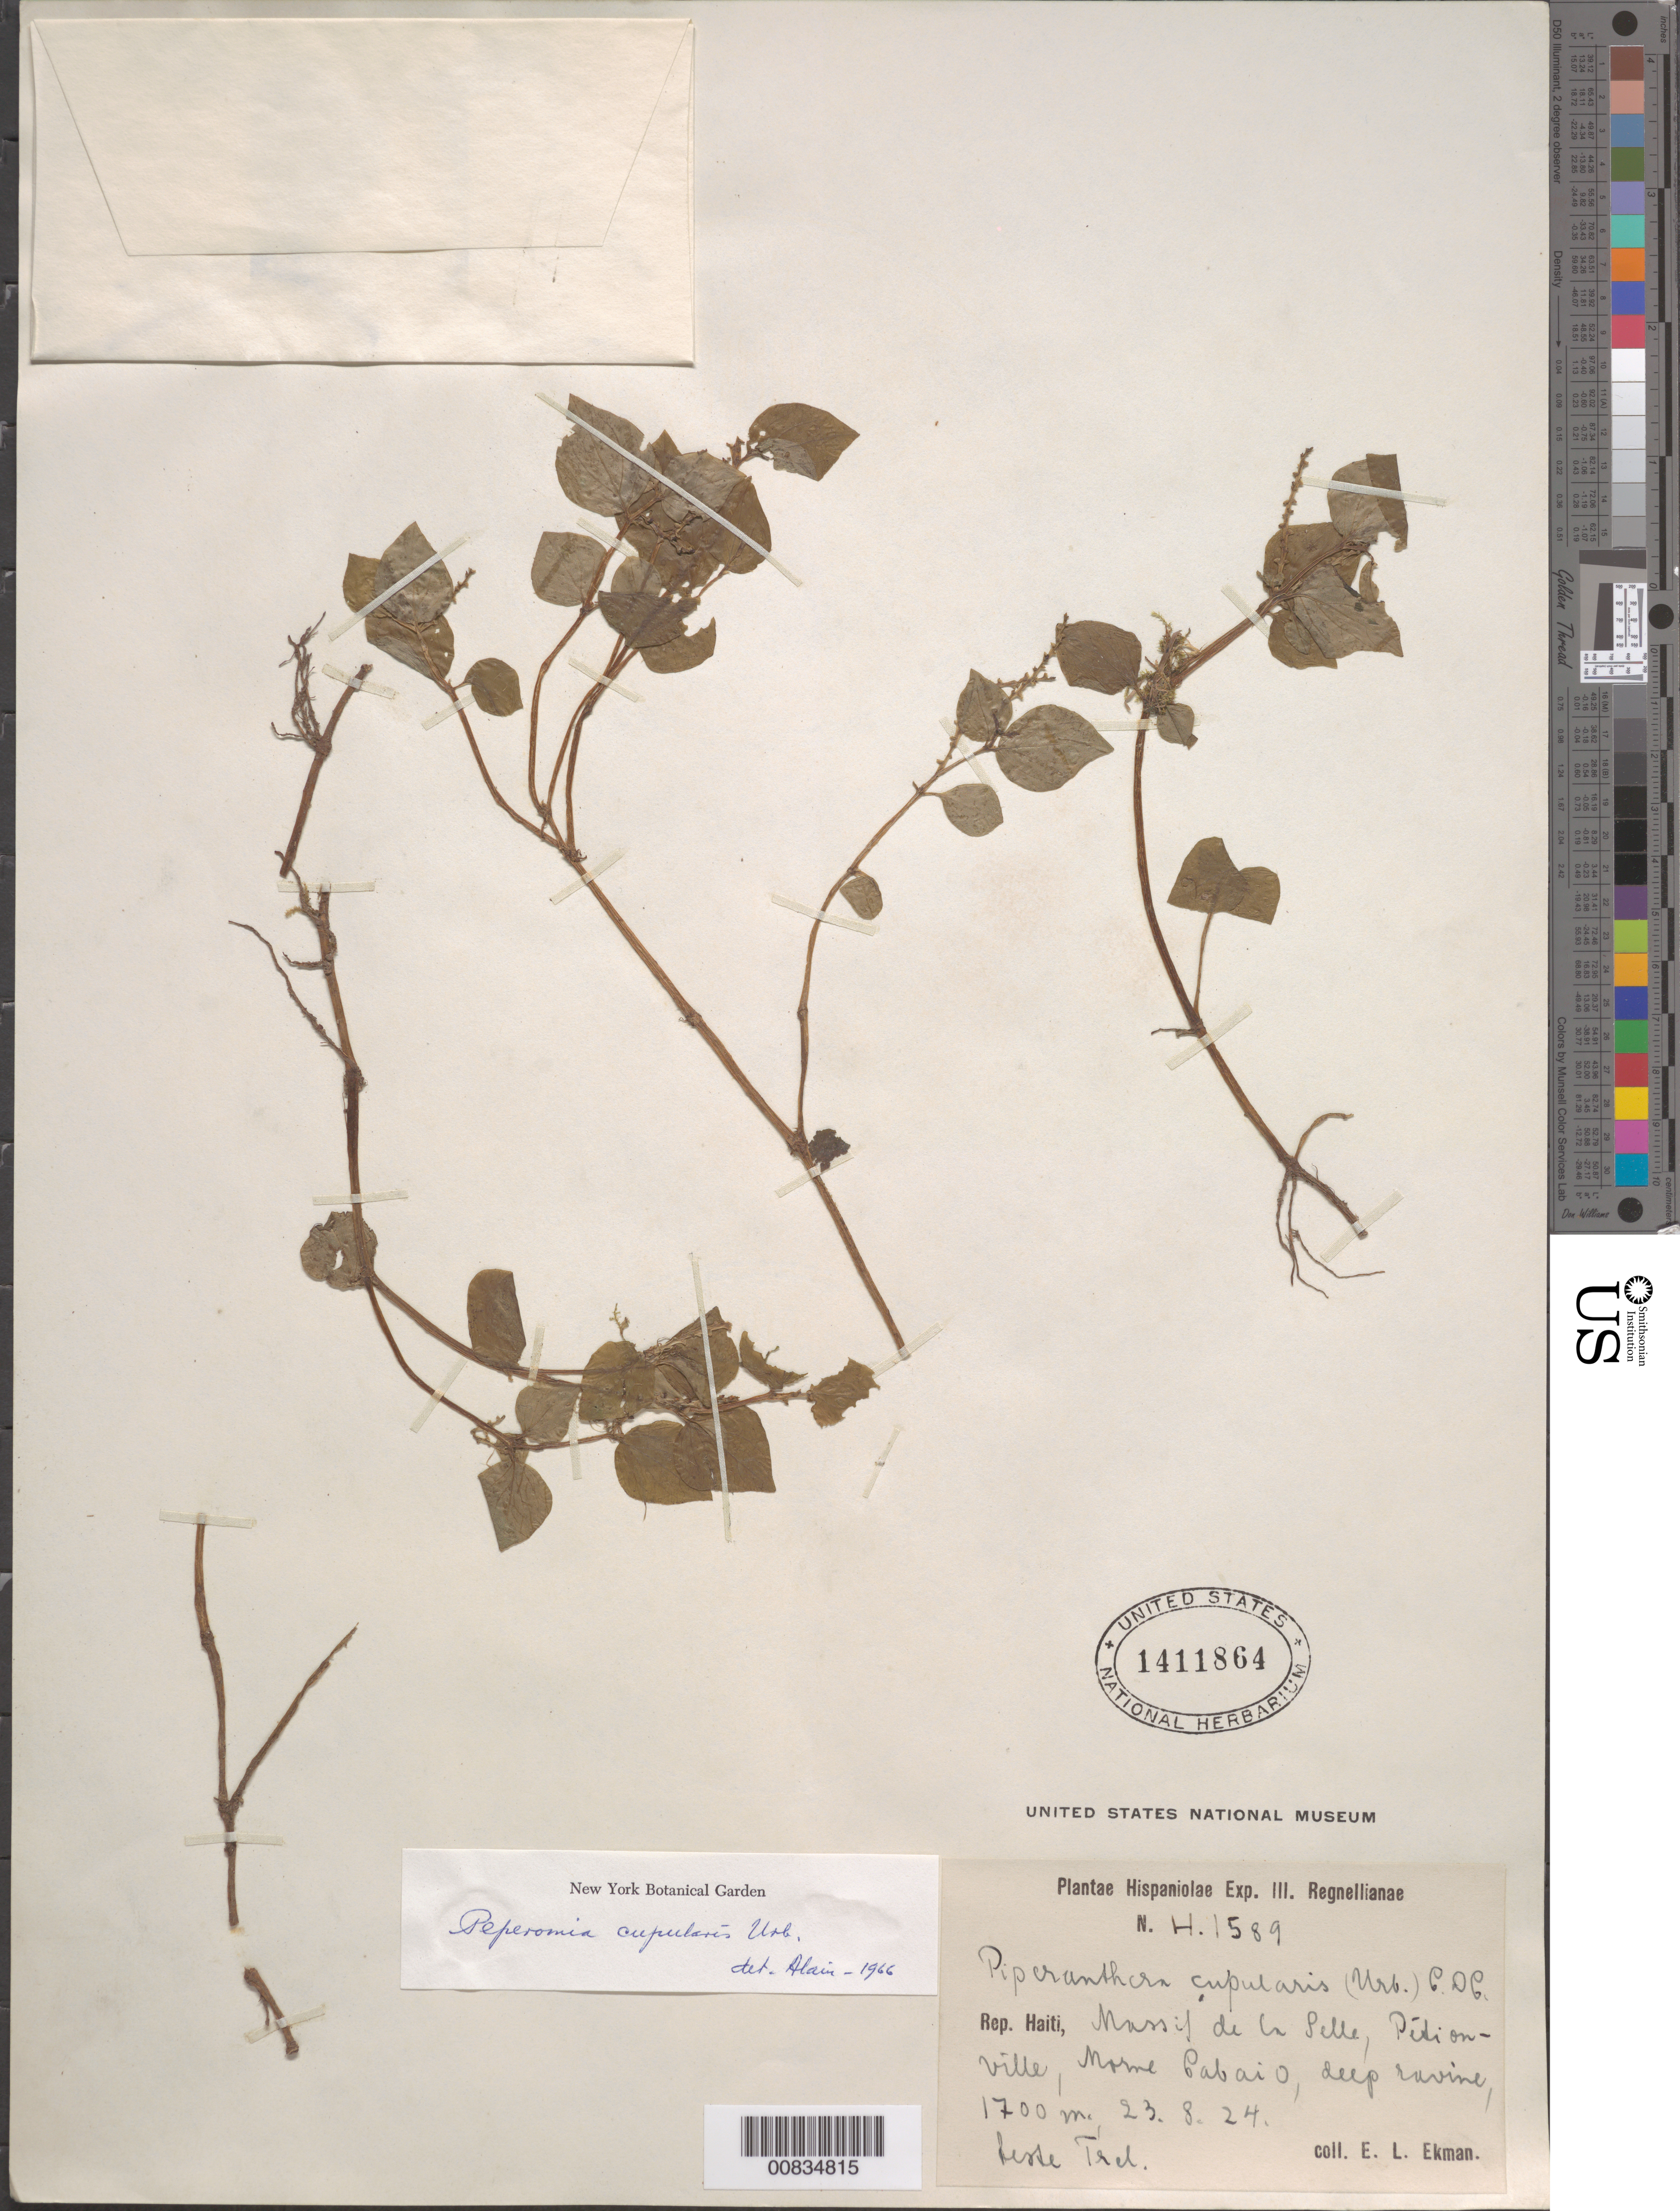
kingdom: Plantae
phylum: Tracheophyta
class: Magnoliopsida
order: Piperales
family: Piperaceae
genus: Peperomia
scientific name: Peperomia cupularis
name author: Urb.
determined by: Liogier, Alain H.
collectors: E. L. Ekman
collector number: H 1589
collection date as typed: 23 Aug 1924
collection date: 1924-08-23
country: Haiti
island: Hispaniola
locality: Massif de la Selle, Pétionville, Morne Cabaio.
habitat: Deep ravine.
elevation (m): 1700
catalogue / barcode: US 1411864